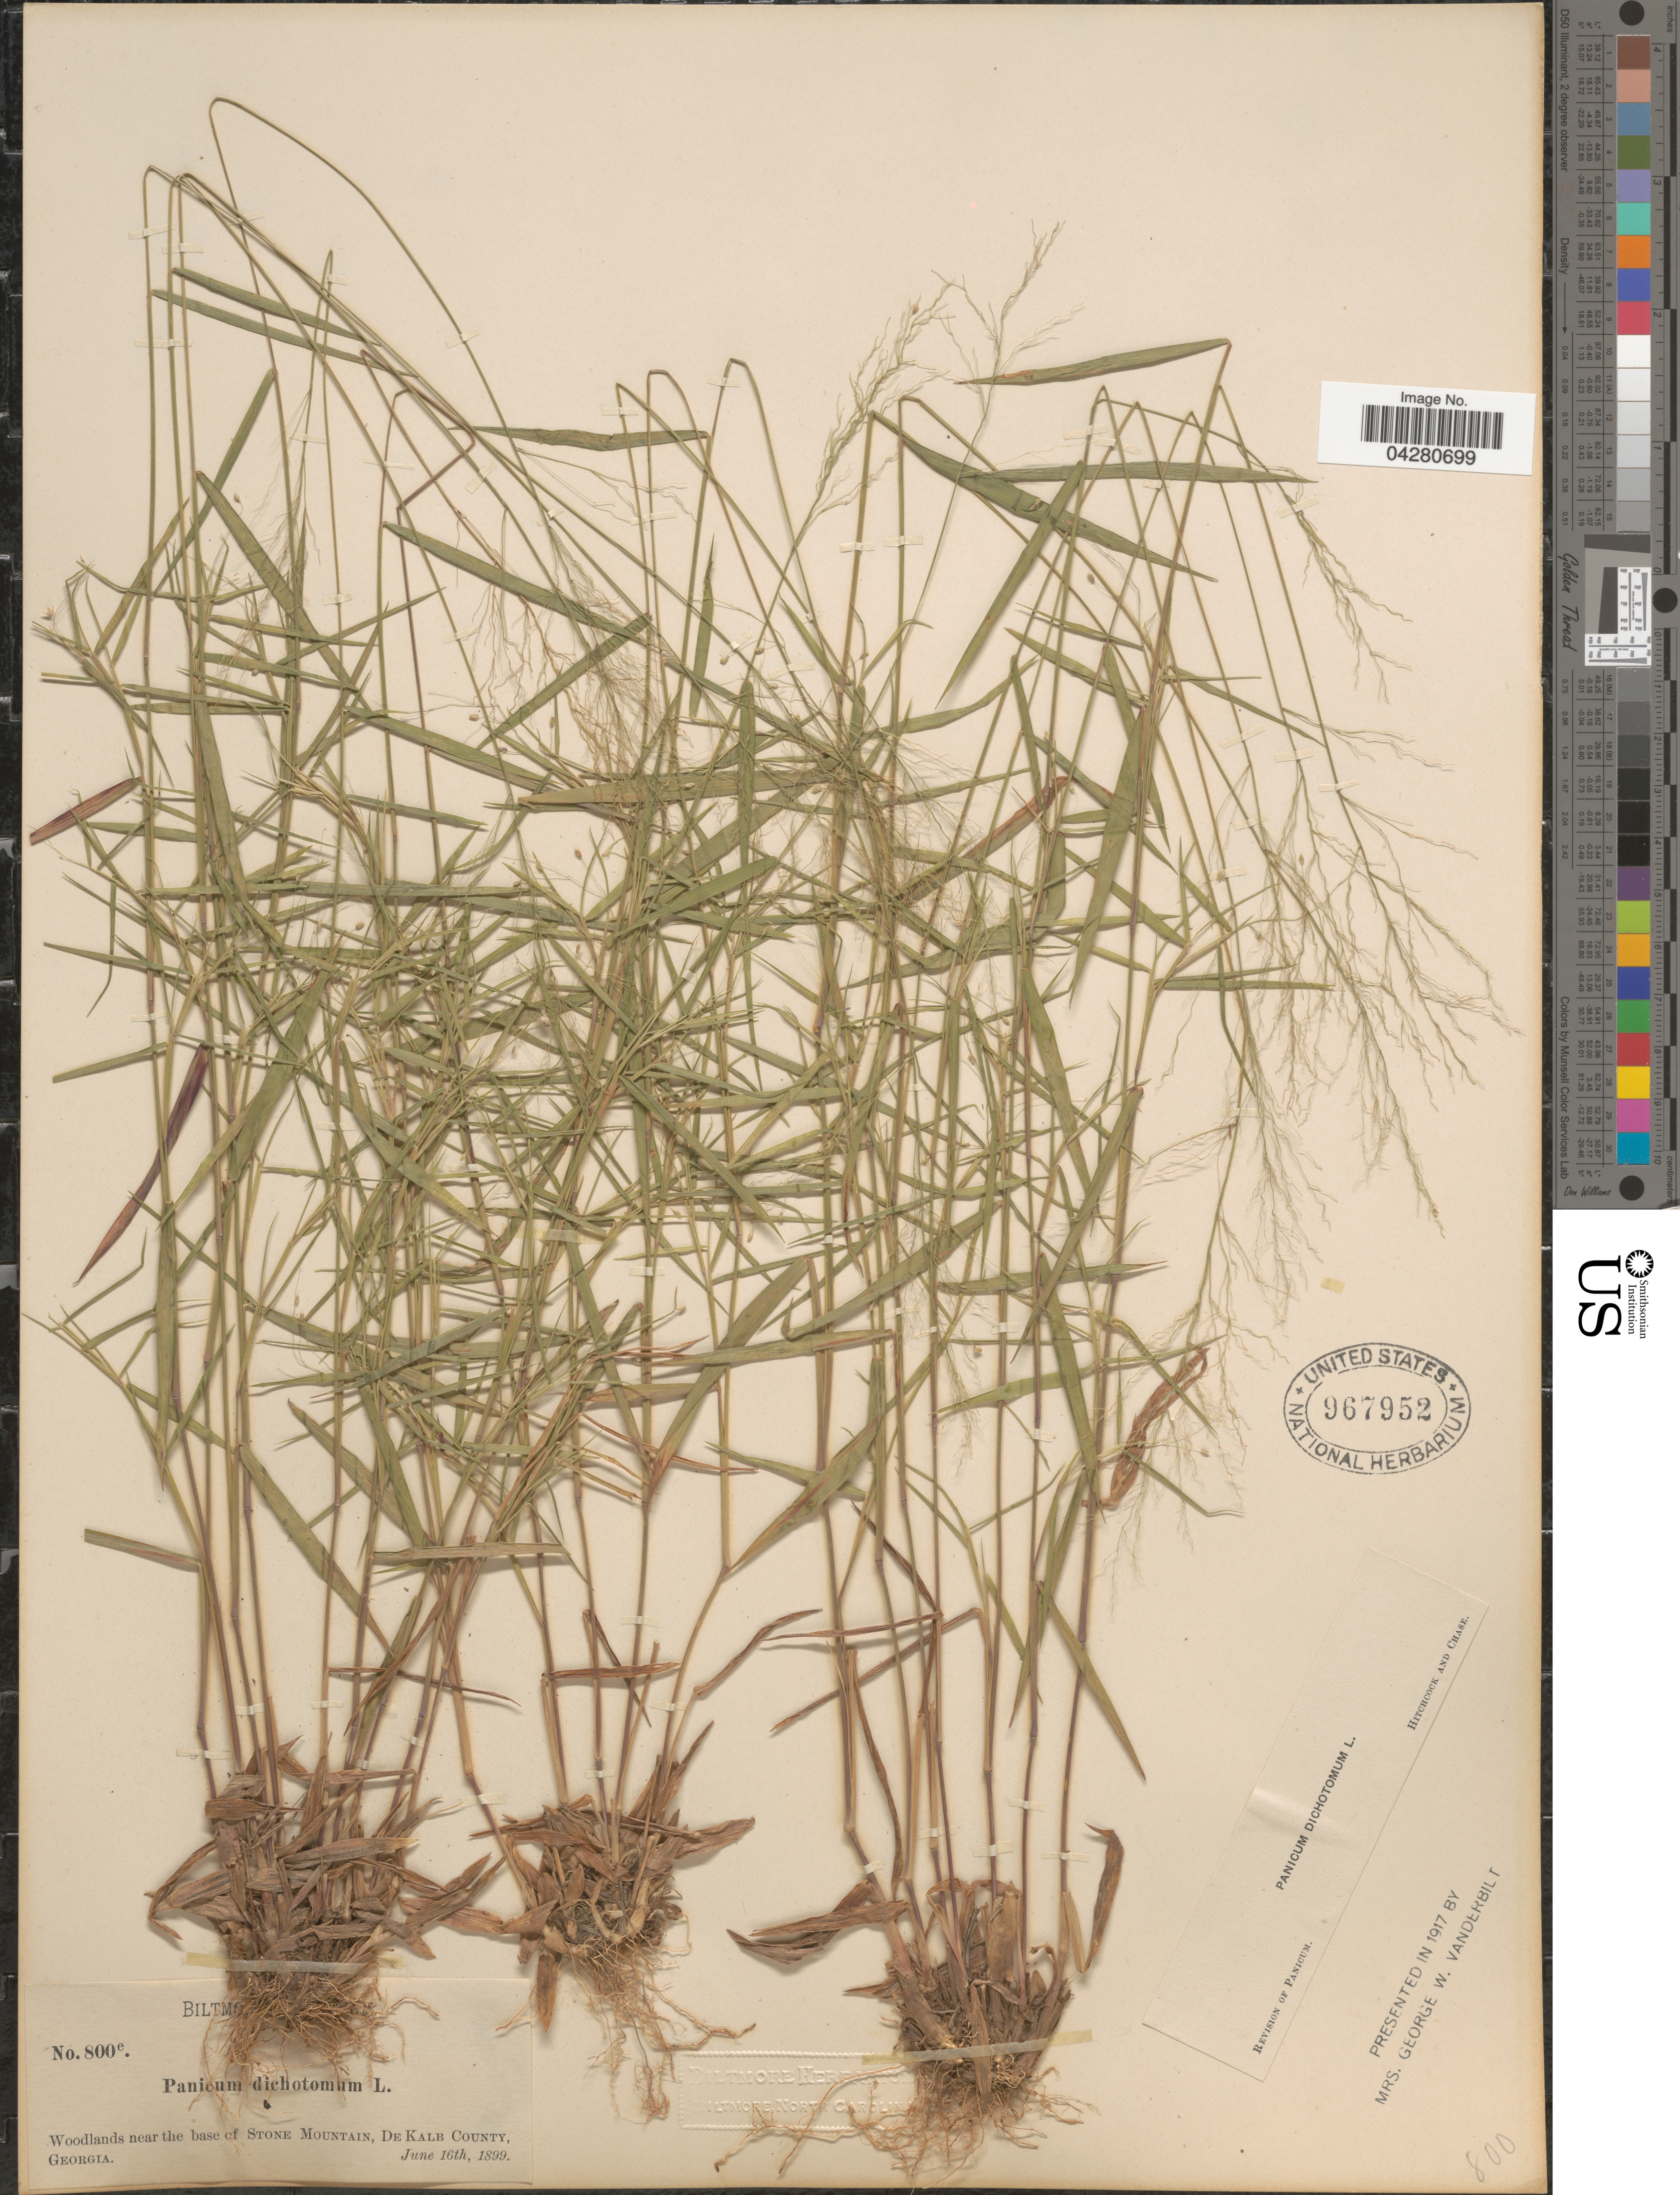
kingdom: Plantae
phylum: Tracheophyta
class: Liliopsida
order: Poales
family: Poaceae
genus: Dichanthelium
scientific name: Dichanthelium dichotomum var. dichotomum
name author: (L.) Gould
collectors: Biltmore Herbarium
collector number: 800e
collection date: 1899-06-16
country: United States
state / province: Georgia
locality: Woodlands near the base of Stone Mountain, De Kalb County.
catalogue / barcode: US 967952